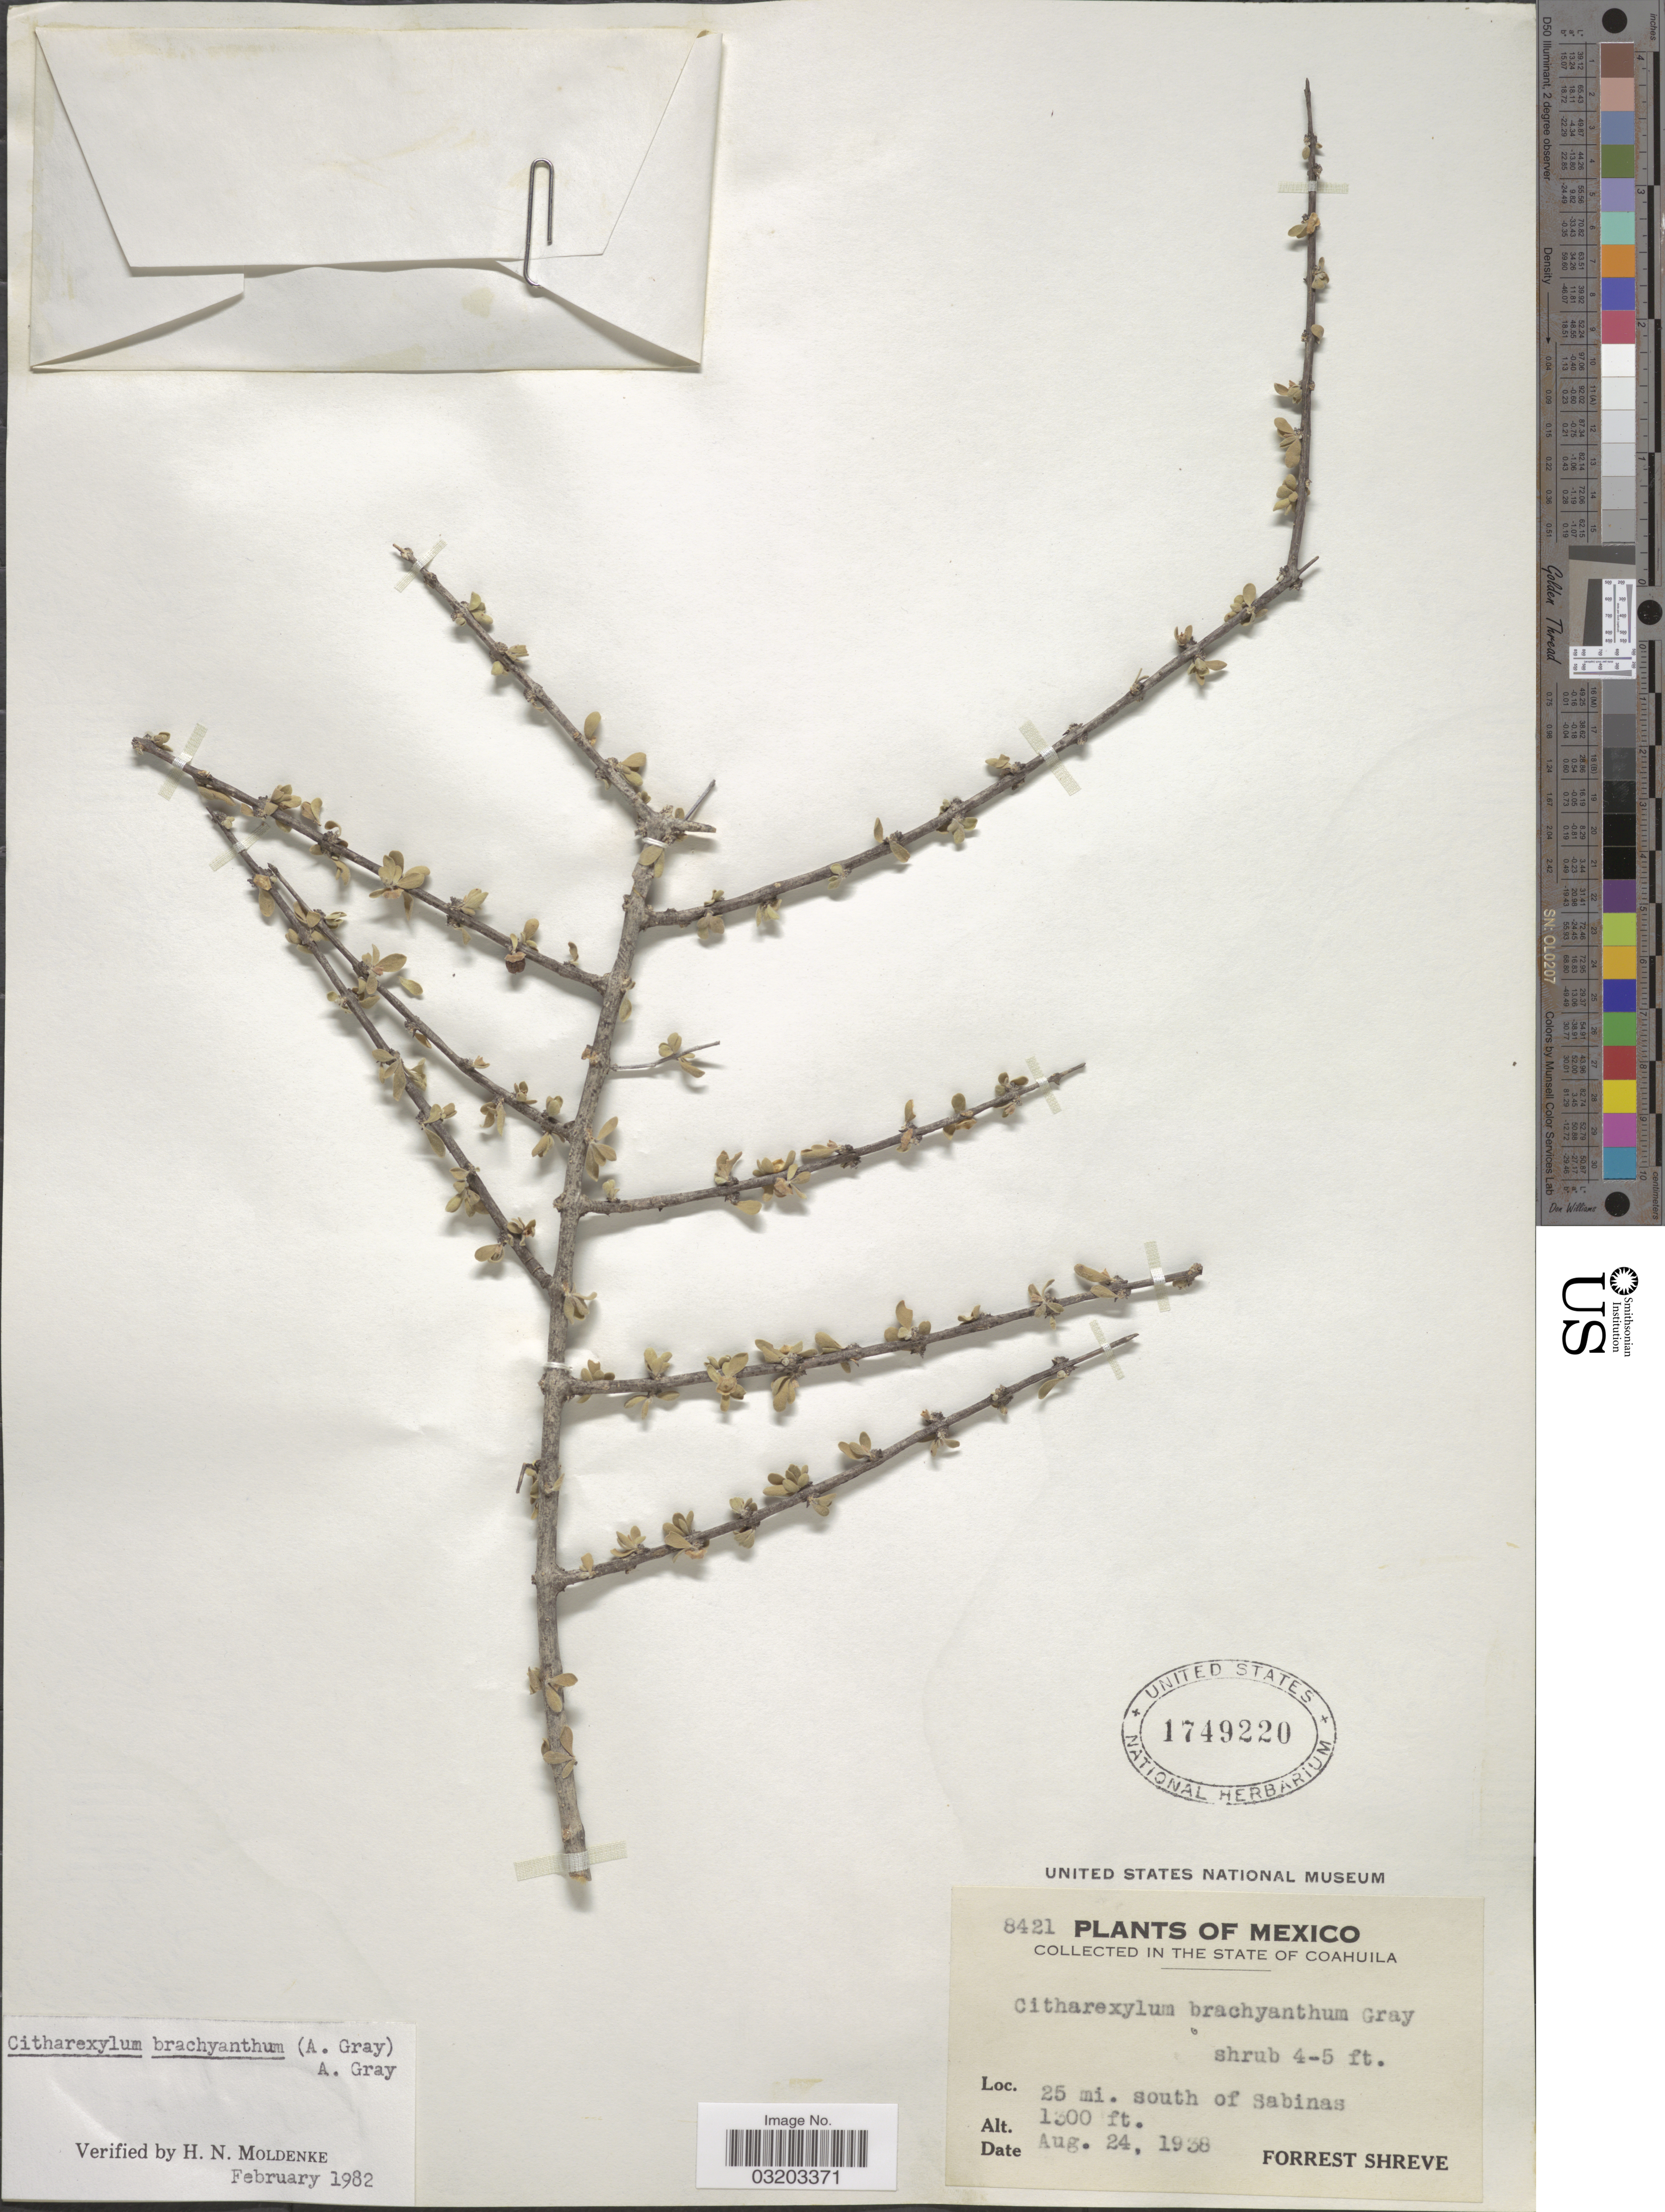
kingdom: Plantae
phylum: Tracheophyta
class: Magnoliopsida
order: Lamiales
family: Verbenaceae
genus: Citharexylum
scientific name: Citharexylum brachyanthum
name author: (A. Gray ex Hemsl.) A. Gray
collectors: F. Shreve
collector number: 8421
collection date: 1938-08-24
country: Mexico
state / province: Coahuila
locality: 25 mi. south of Sabinas.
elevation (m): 396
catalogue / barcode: US 1749220